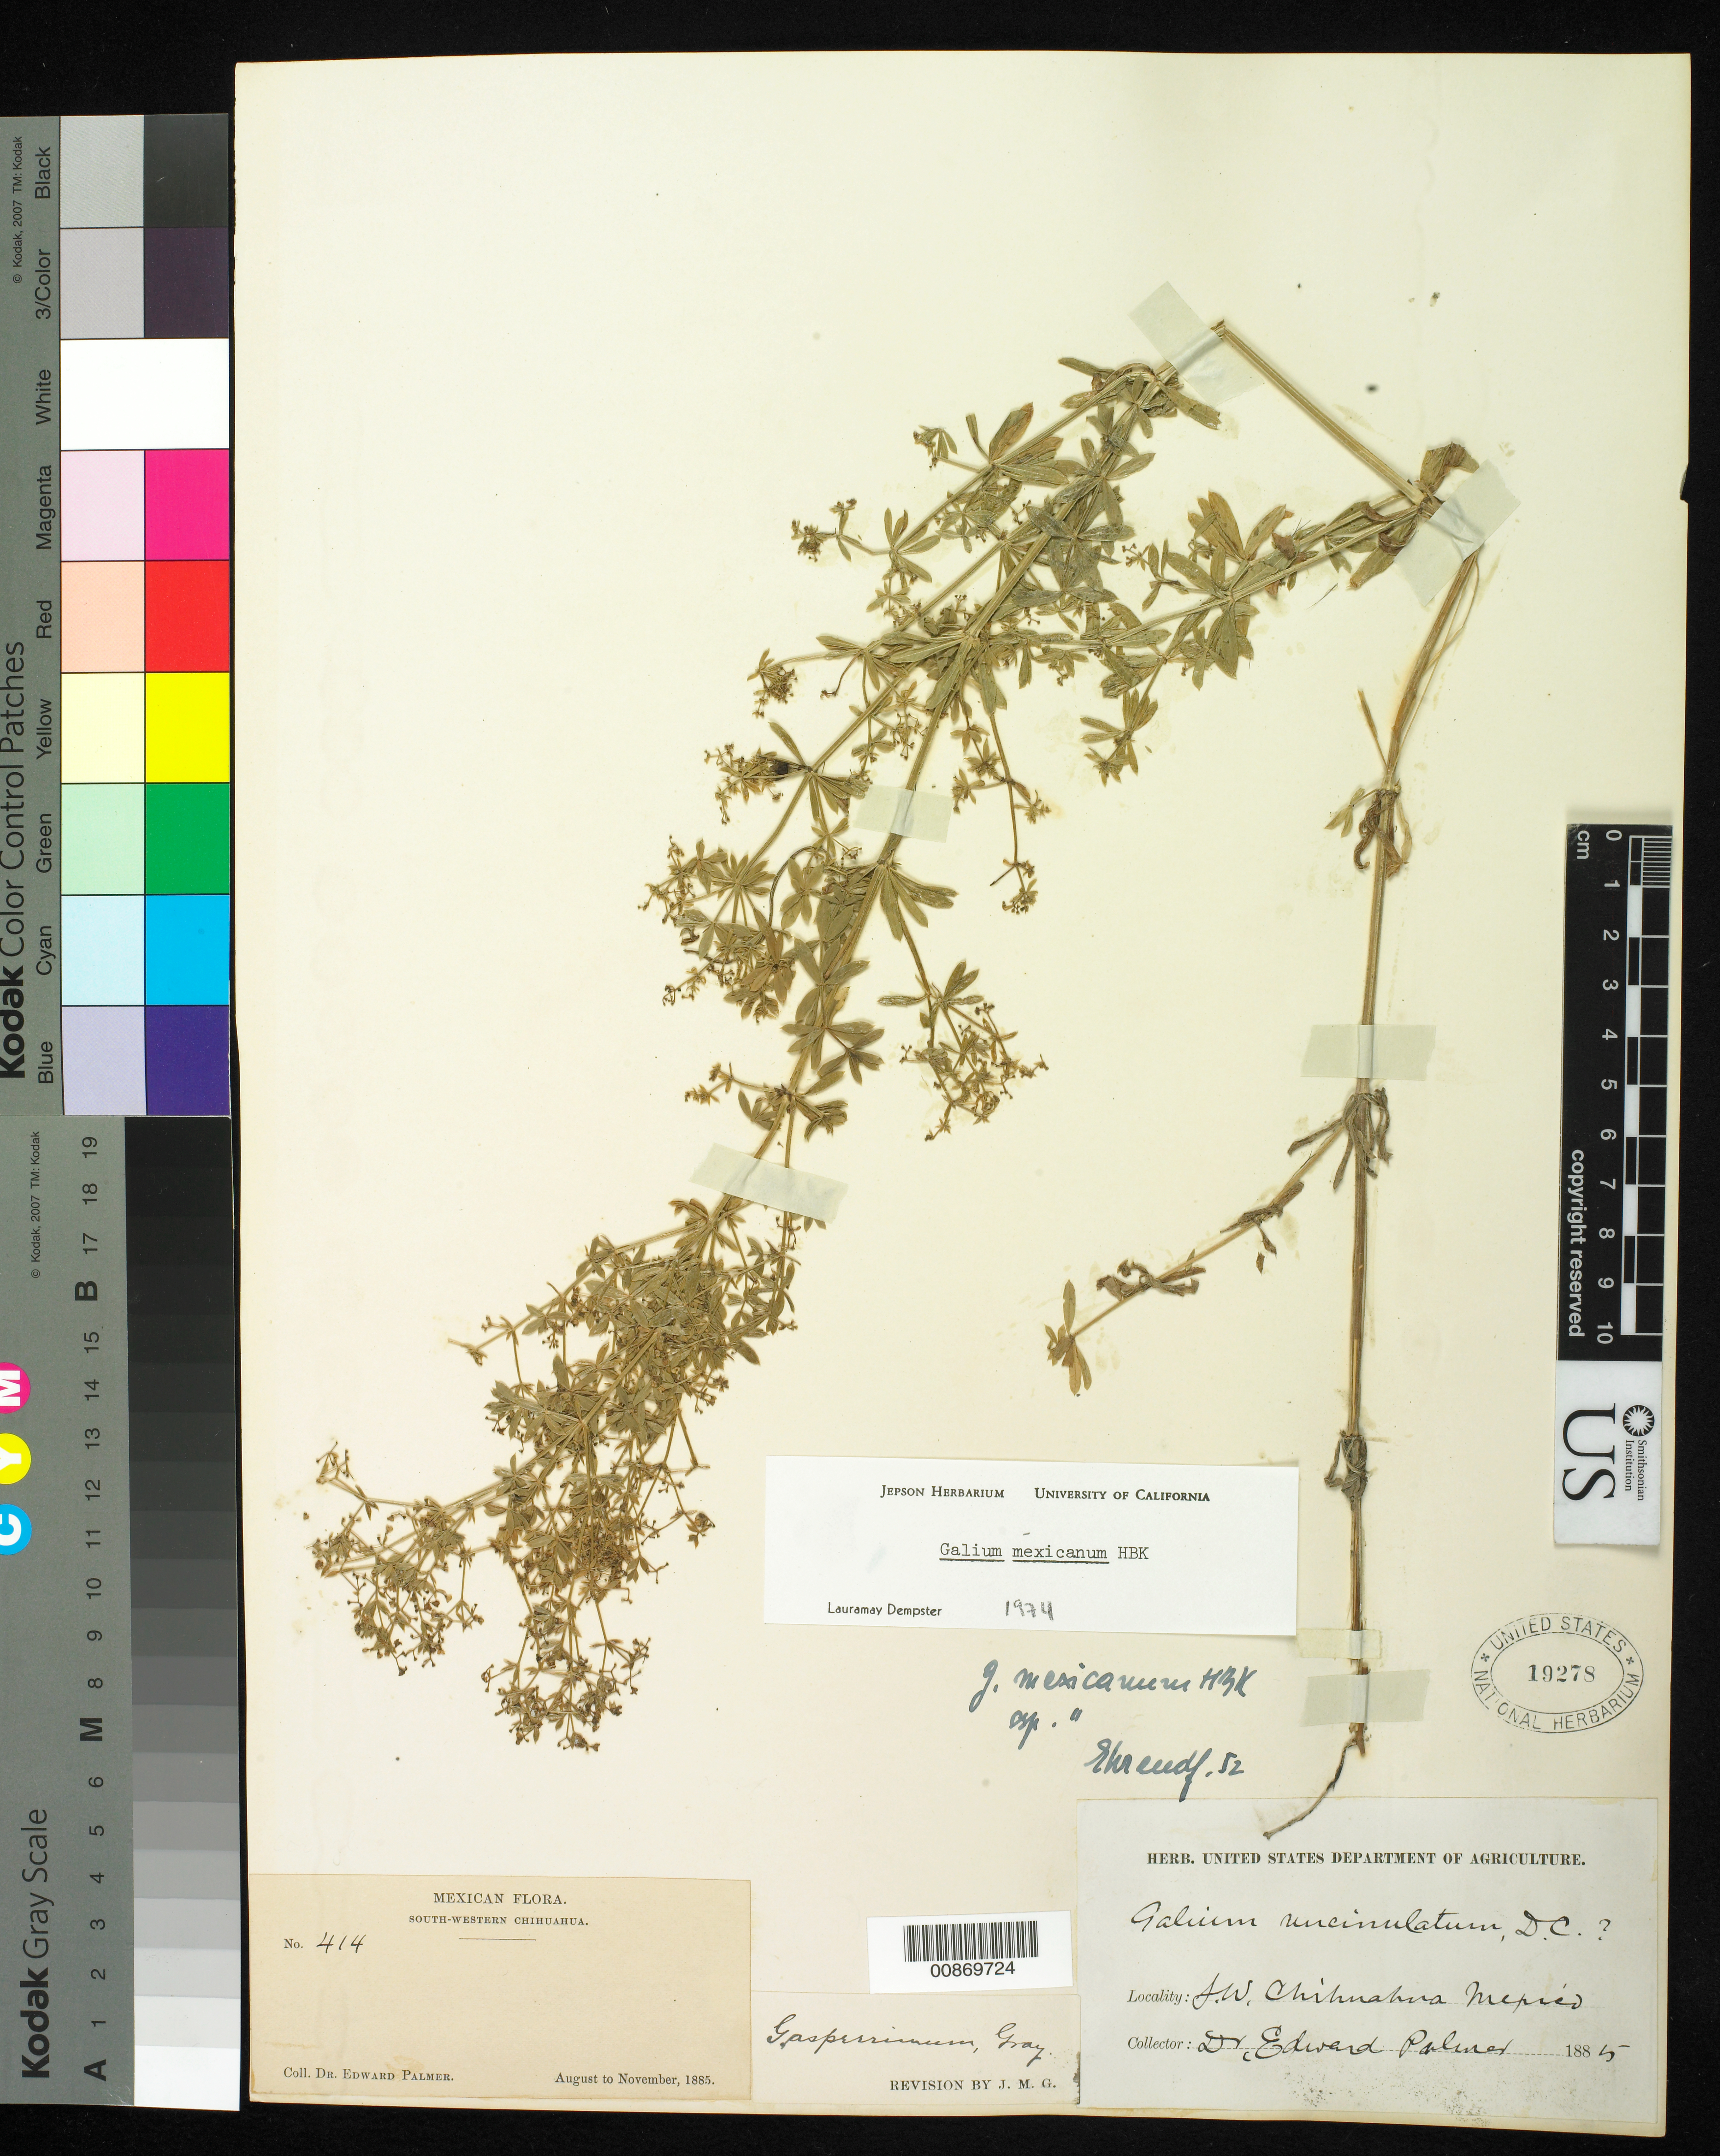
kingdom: Plantae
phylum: Tracheophyta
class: Magnoliopsida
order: Gentianales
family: Rubiaceae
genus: Galium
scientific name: Galium mexicanum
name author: Kunth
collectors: E. Palmer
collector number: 414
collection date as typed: Aug 1885 to -- Nov 1885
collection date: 1885-08/1885-11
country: Mexico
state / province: Chihuahua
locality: South-Western Chihuahua.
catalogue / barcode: US 19278